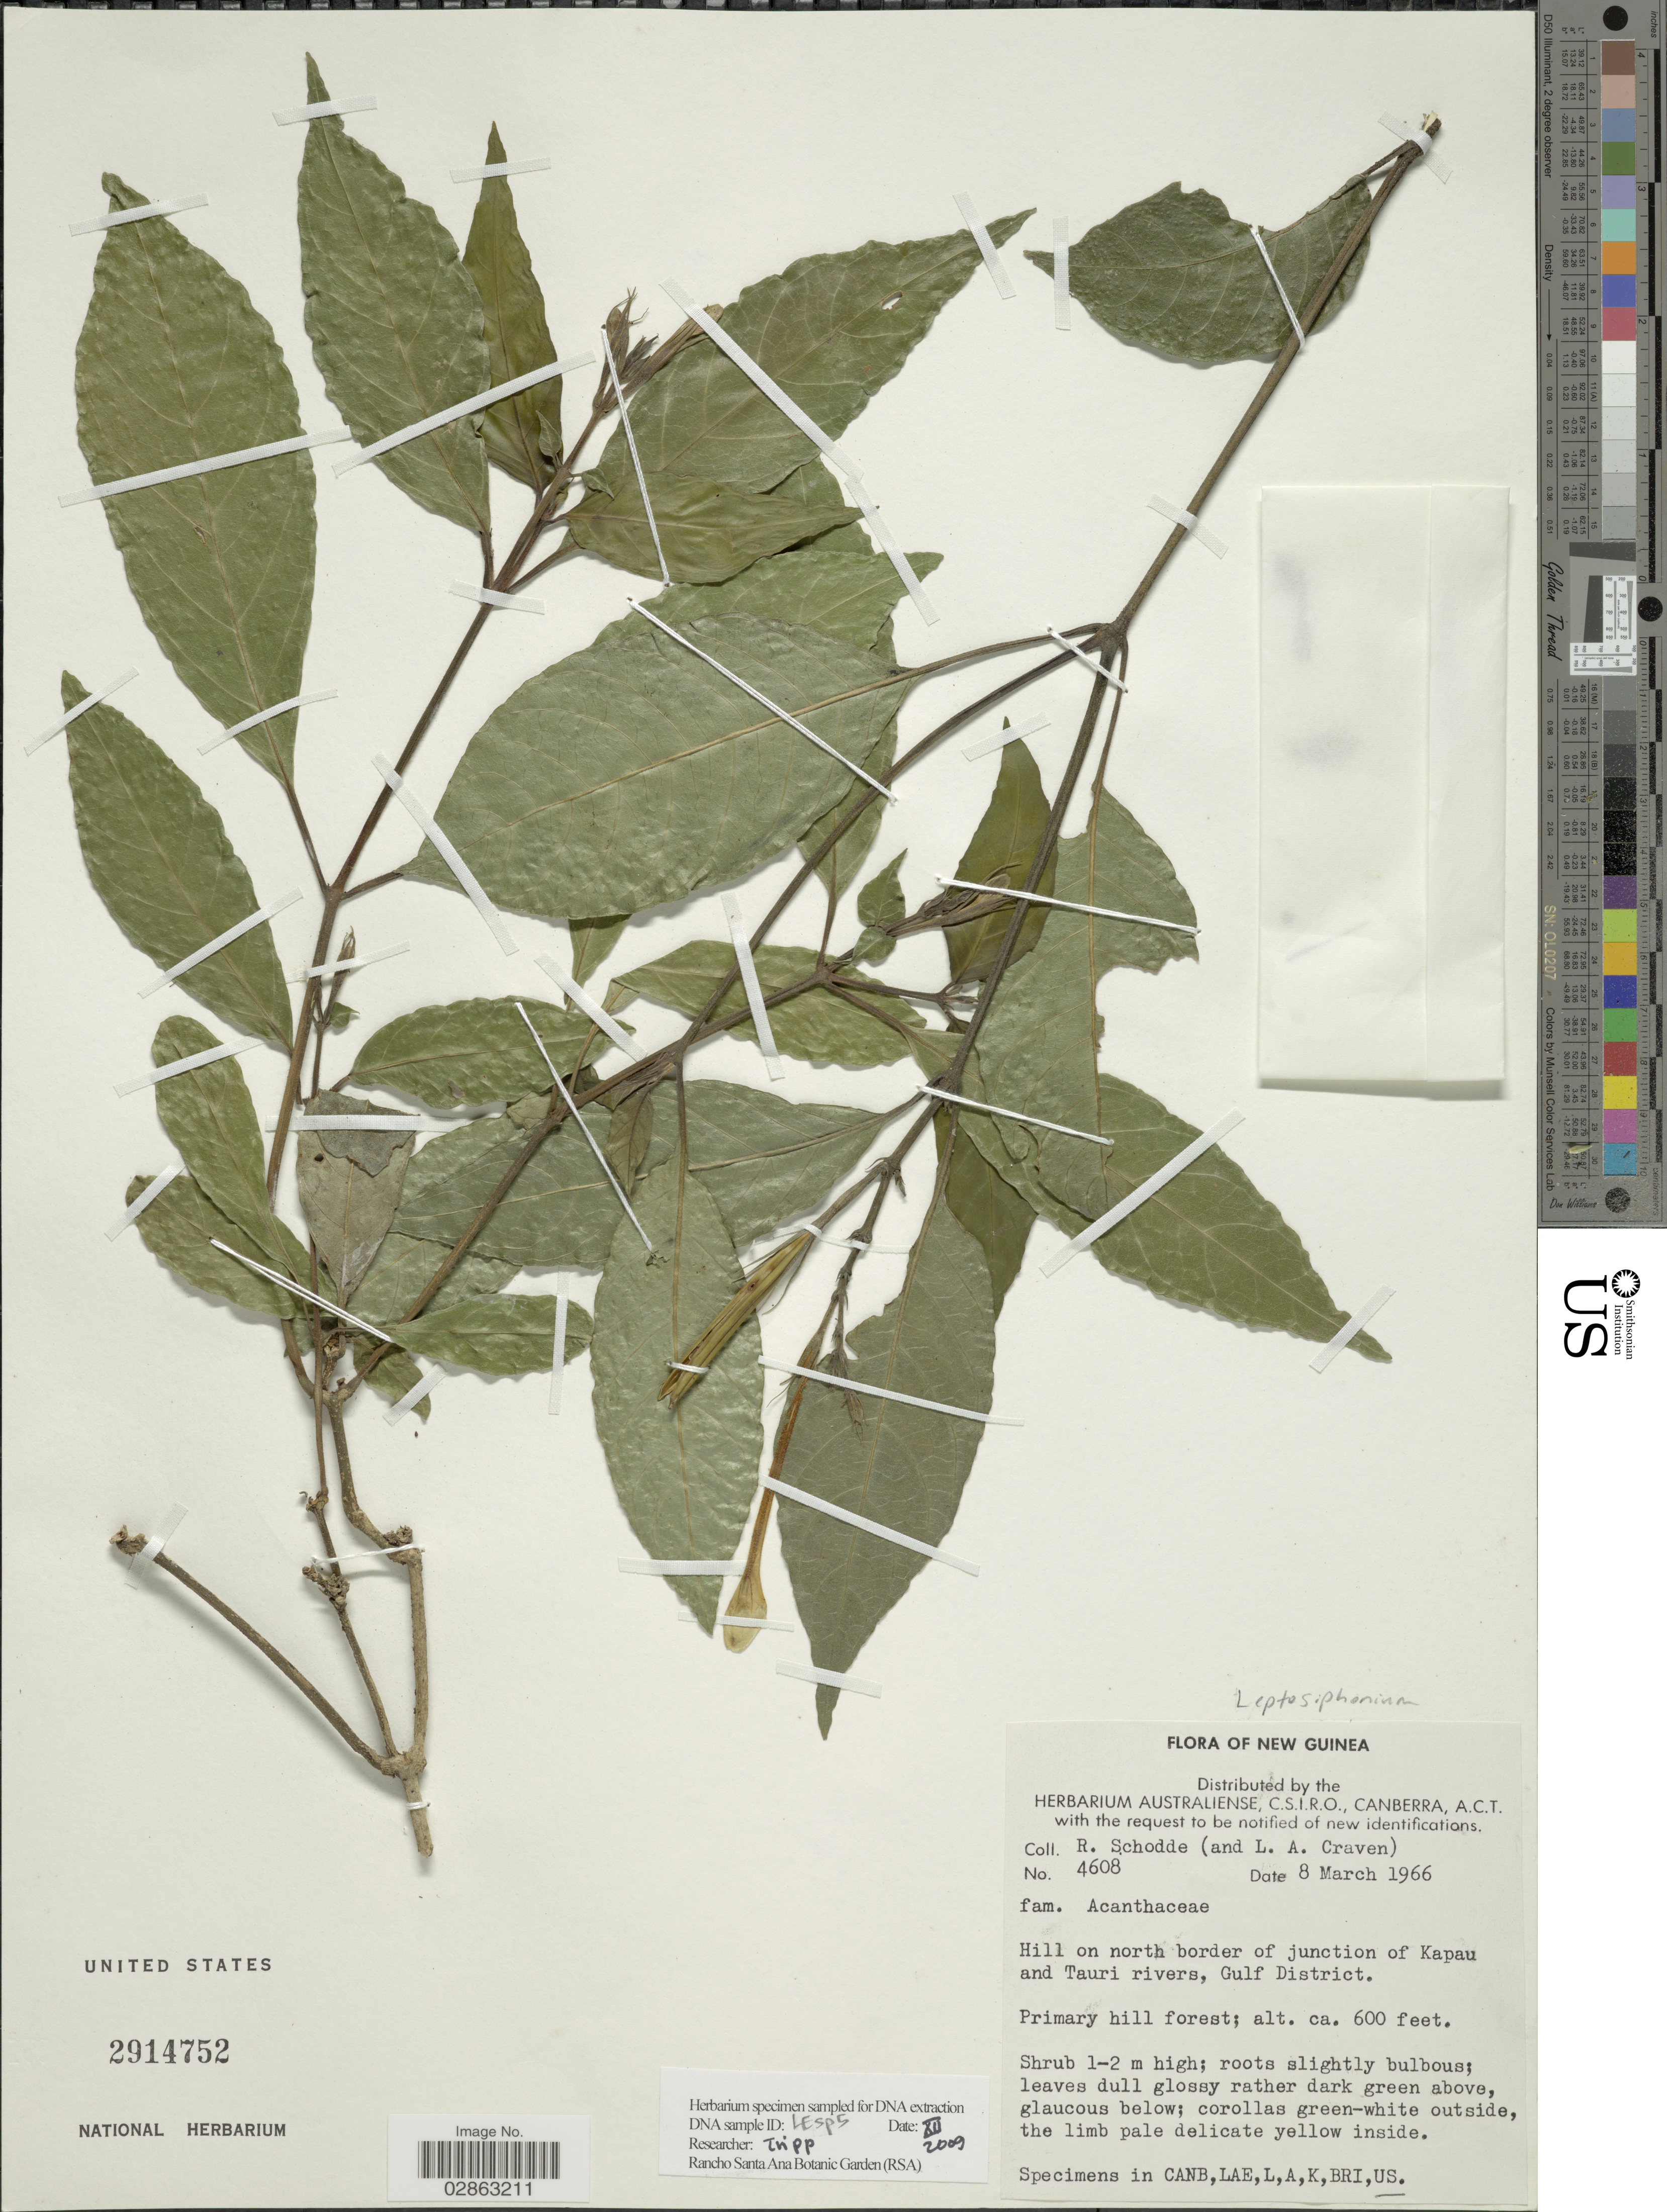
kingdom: Plantae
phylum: Tracheophyta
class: Magnoliopsida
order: Lamiales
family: Acanthaceae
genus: Leptosiphonium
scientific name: Leptosiphonium sp.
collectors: R. Schodde & L. A. Craven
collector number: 4608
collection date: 1966-03-08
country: Papua New Guinea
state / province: Gulf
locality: New Guinea. Hill on north border of junction of Kapau and Tauri rivers, Gulf District.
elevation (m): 183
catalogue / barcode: US 2914752